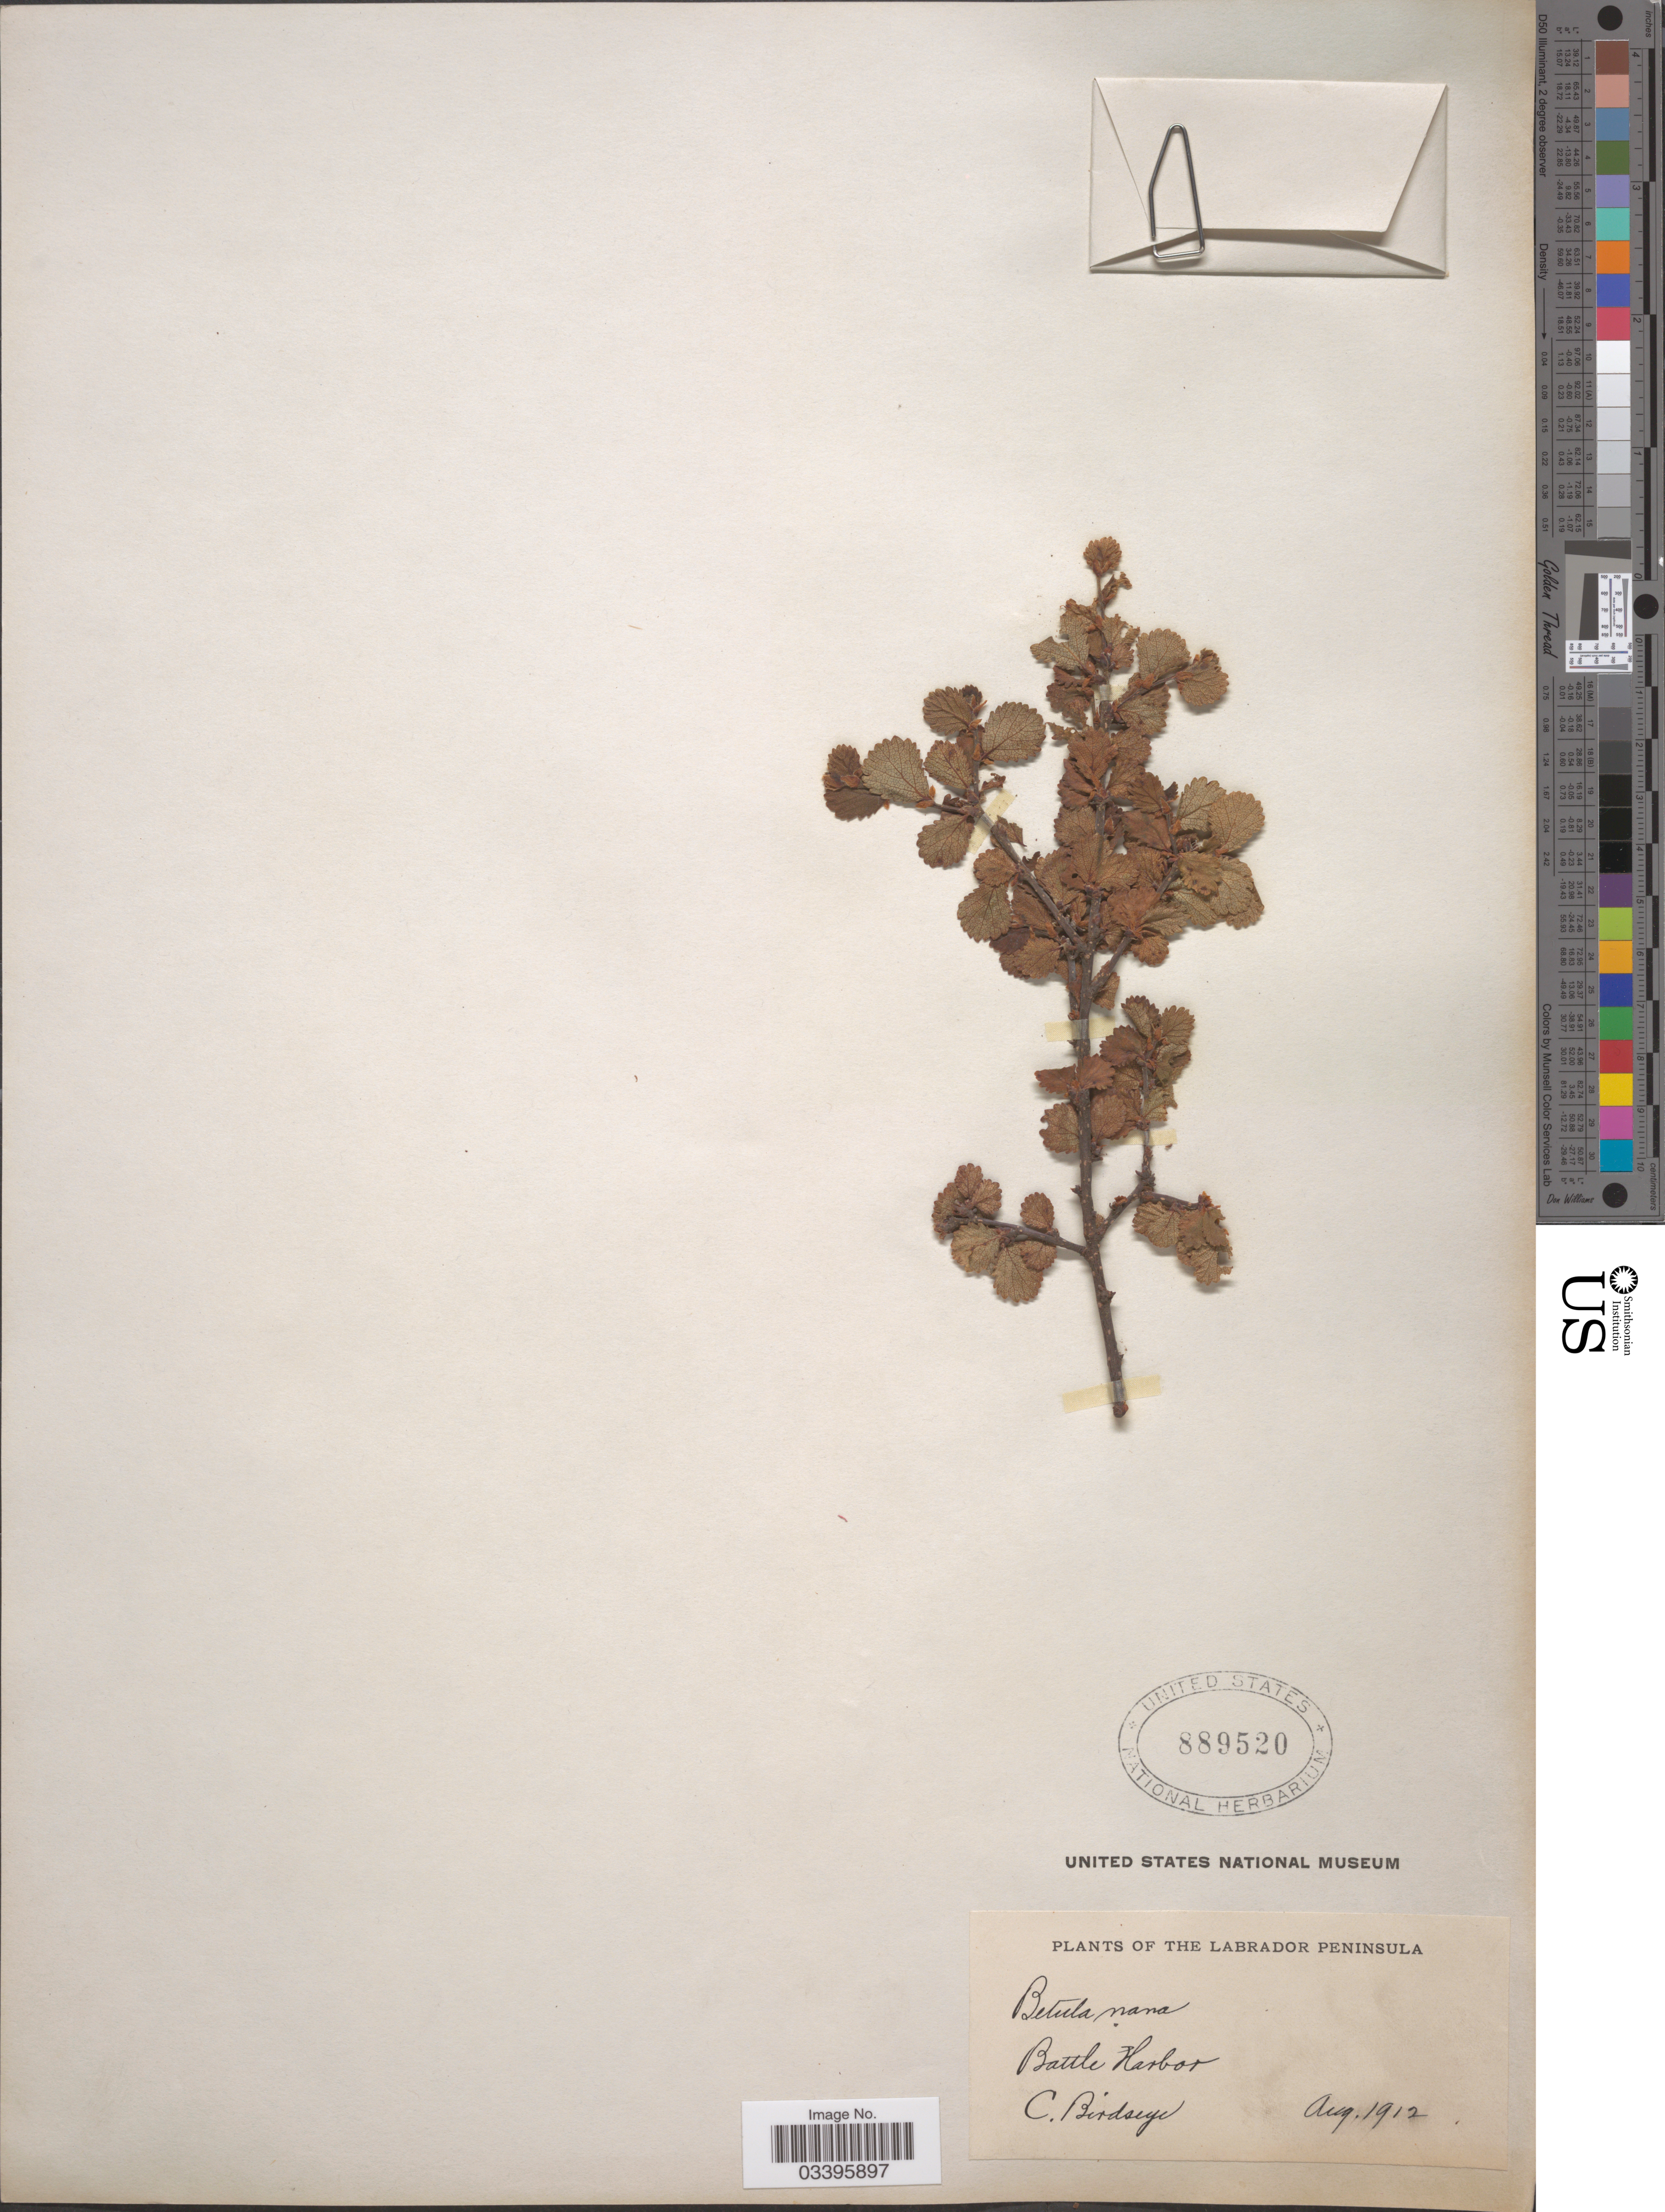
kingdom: Plantae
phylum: Tracheophyta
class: Magnoliopsida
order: Fagales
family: Betulaceae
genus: Betula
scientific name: Betula nana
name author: L.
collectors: C. Birdseye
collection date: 1912-08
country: Canada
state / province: Newfoundland and Labrador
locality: The Labrador Peninsula. Battle Harbor.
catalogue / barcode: US 889520